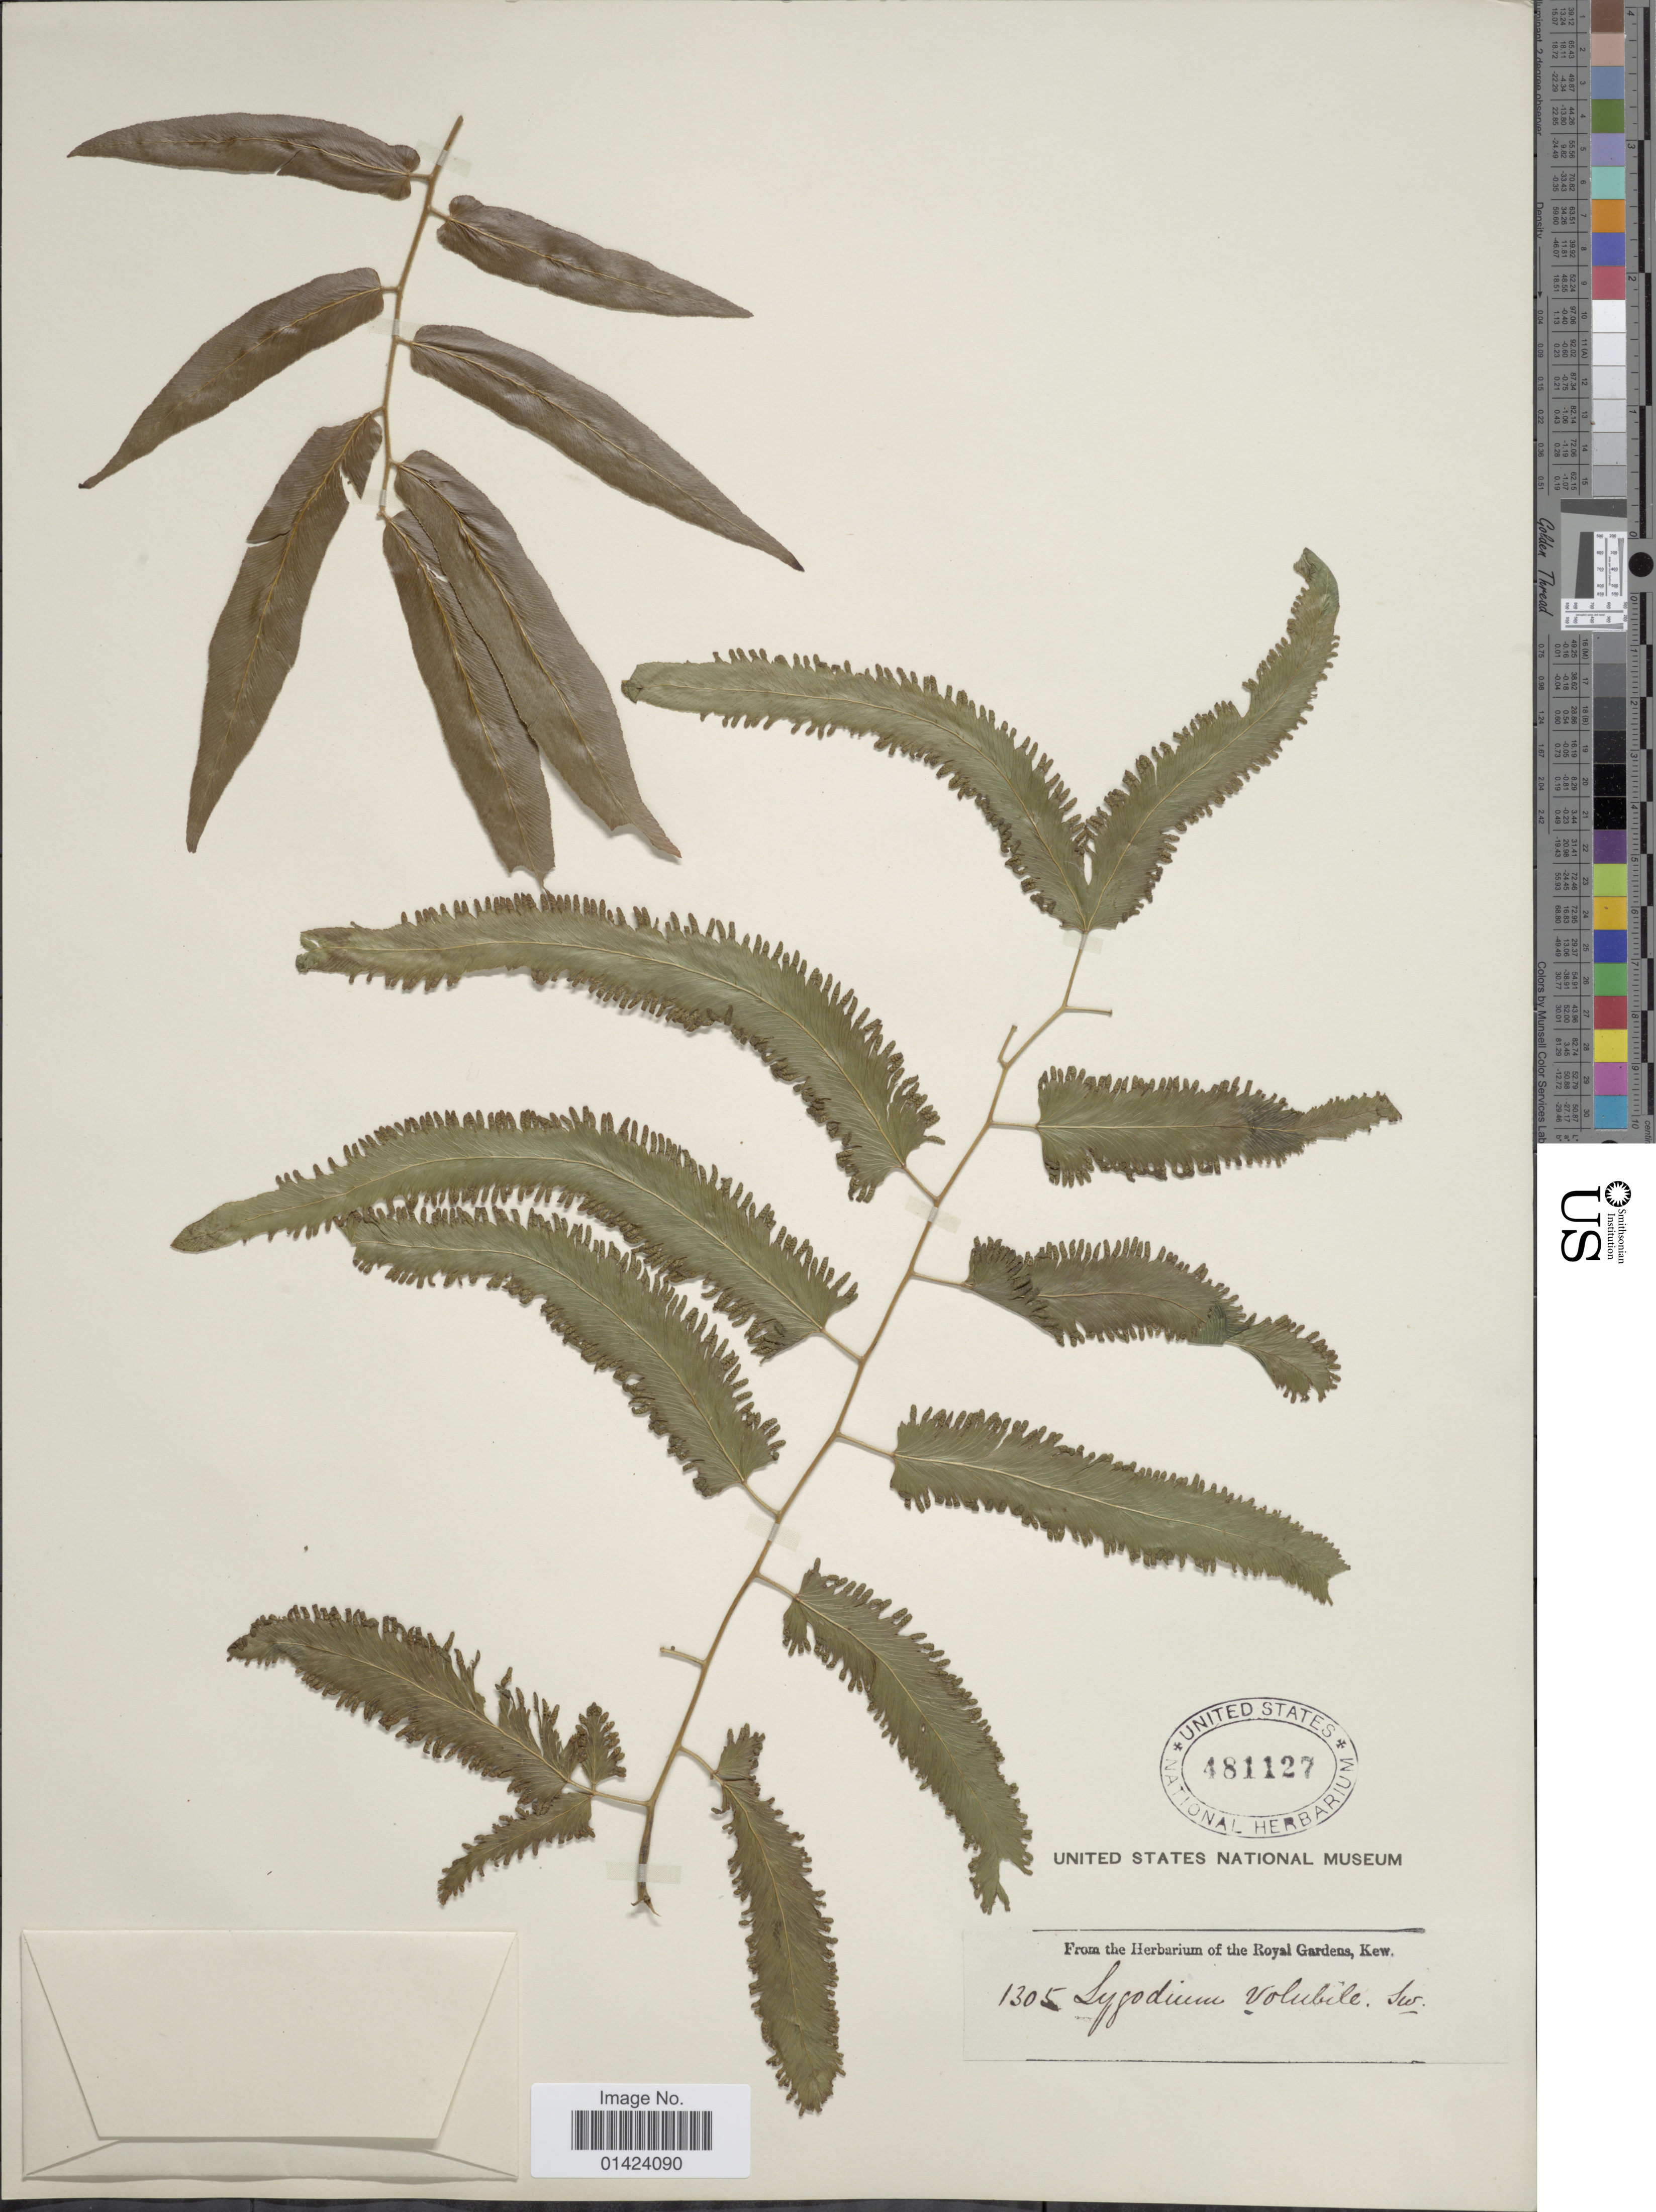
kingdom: Plantae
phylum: Tracheophyta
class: Polypodiopsida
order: Schizaeales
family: Lygodiaceae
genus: Lygodium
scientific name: Lygodium volubile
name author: Sw.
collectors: ex herb. Royal Gardens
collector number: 1305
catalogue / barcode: US 481127